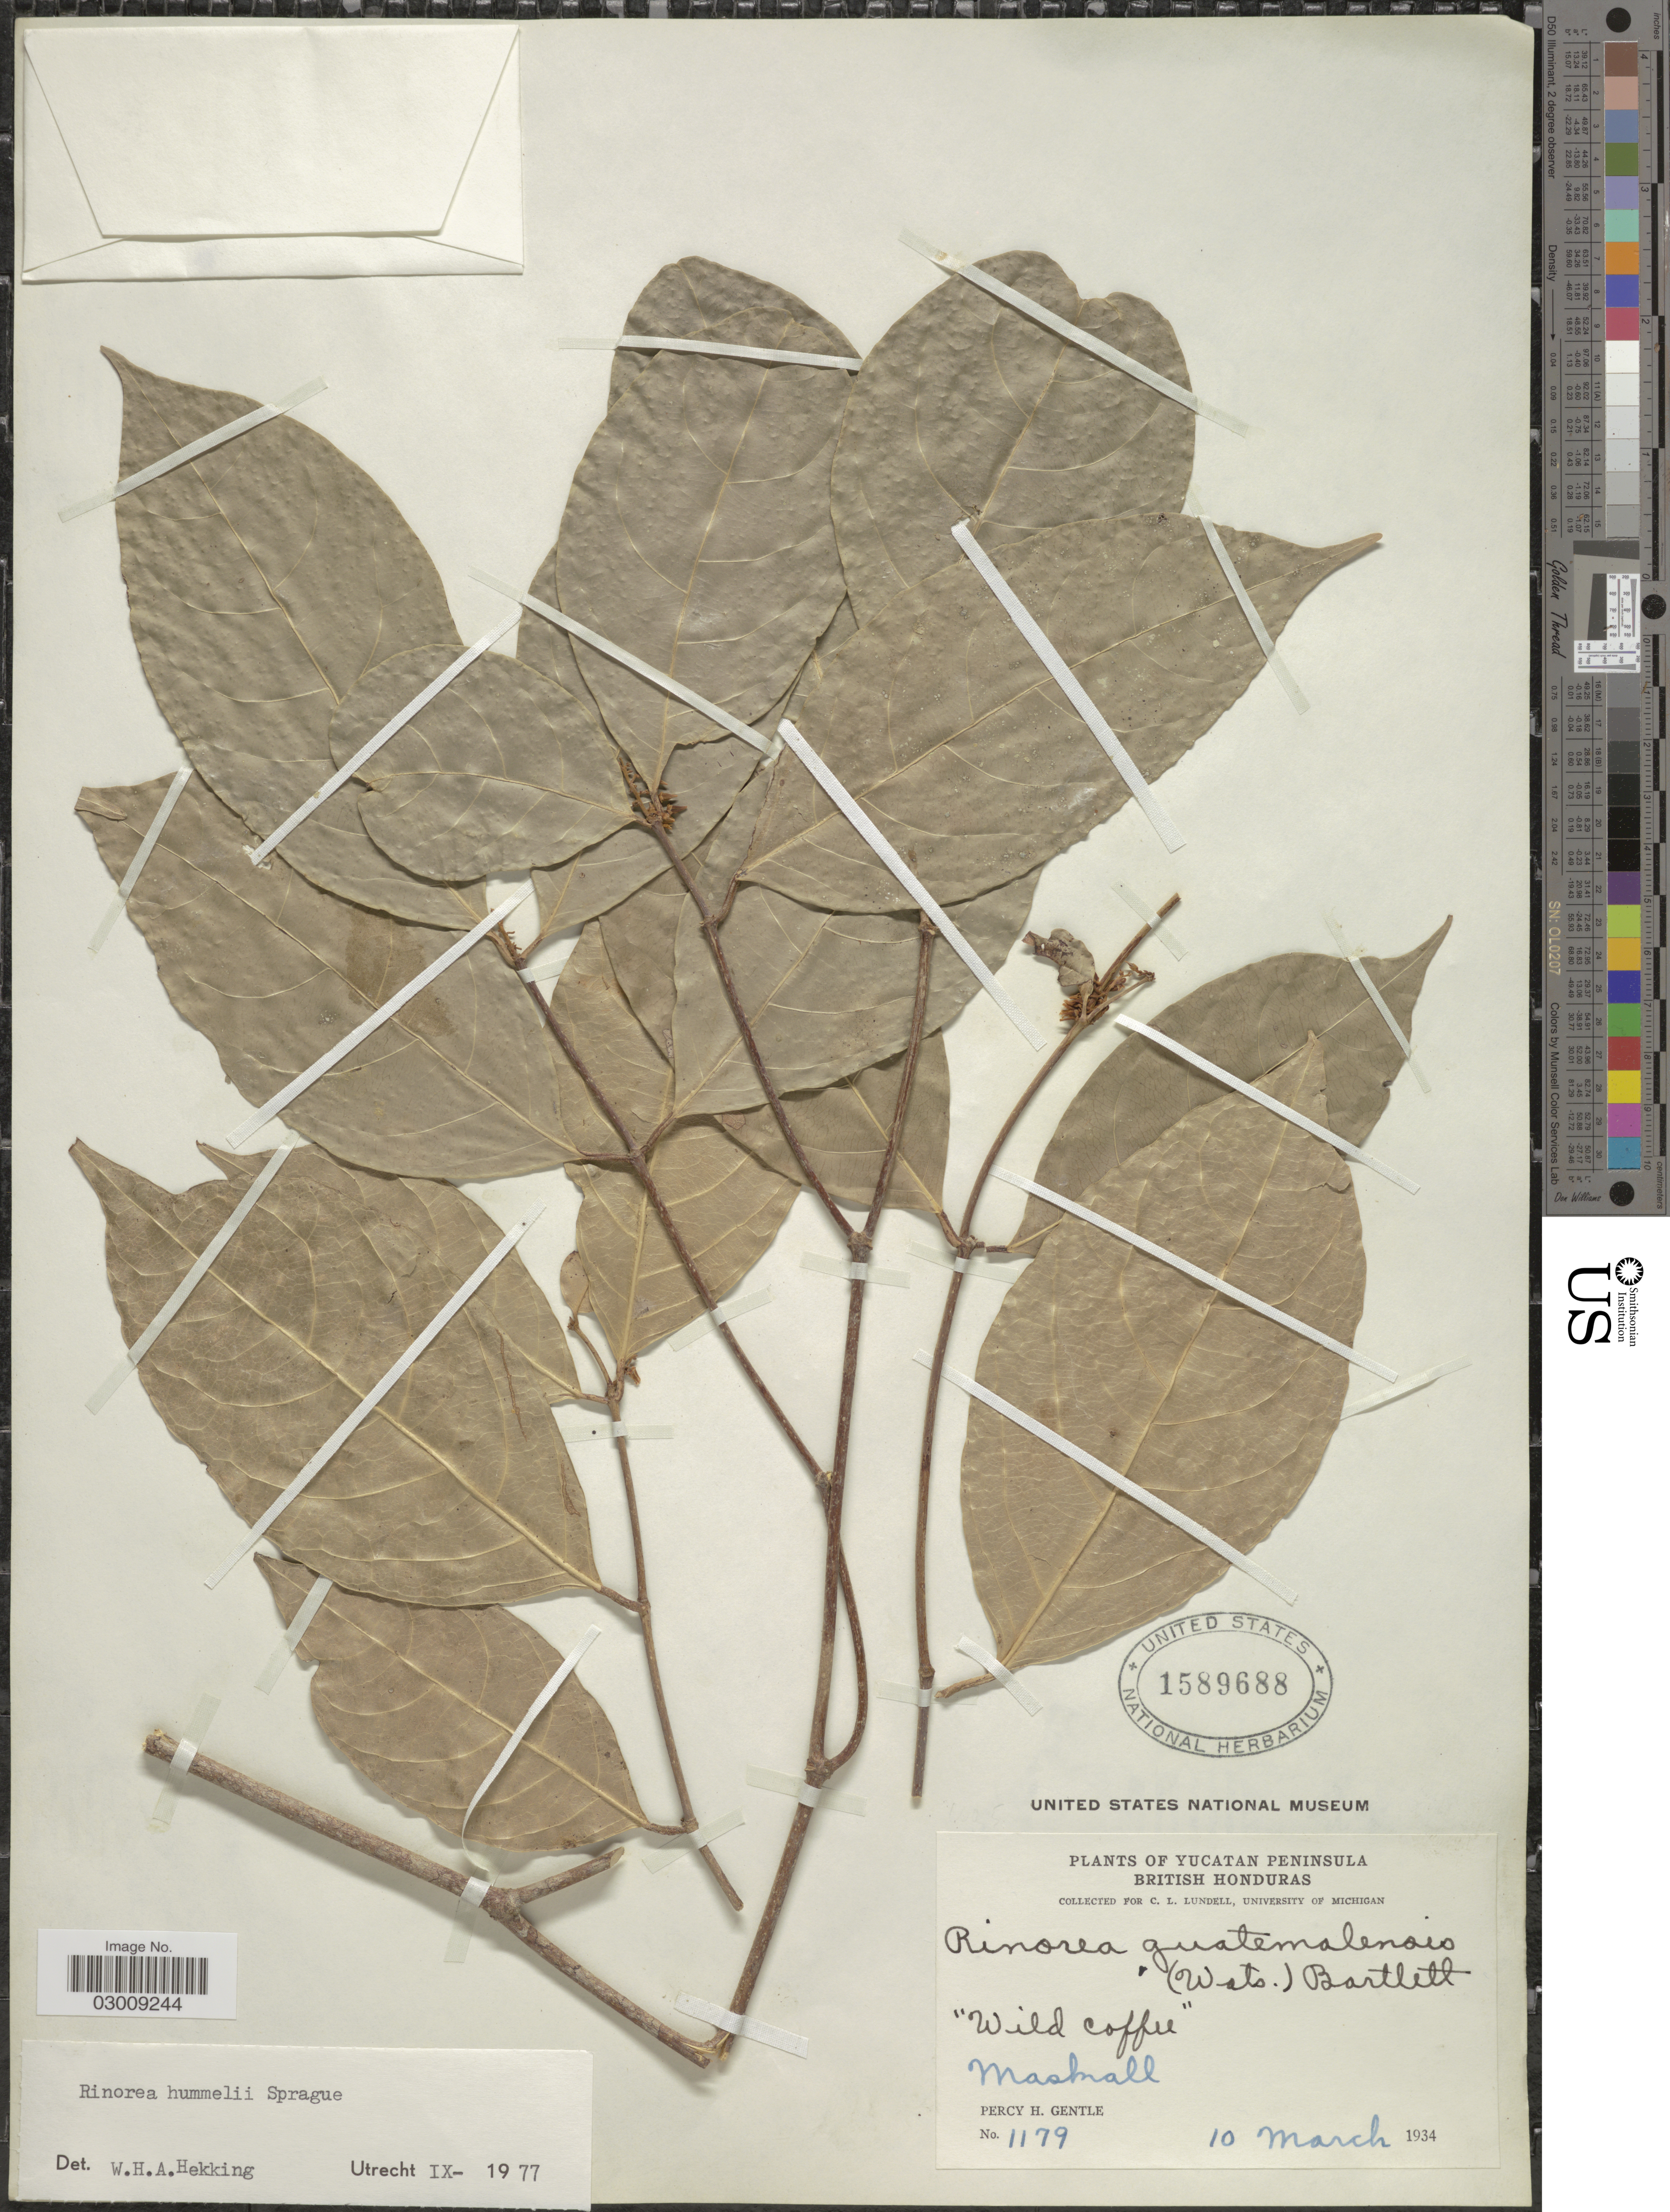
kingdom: Plantae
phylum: Tracheophyta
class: Magnoliopsida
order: Malpighiales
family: Violaceae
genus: Rinorea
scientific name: Rinorea hummelii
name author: Sprague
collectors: P. H. Gentle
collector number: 1179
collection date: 1934-03-10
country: Belize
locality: The Yucatan Peninsula. British Honduras. Maskall.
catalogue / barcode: US 1589688